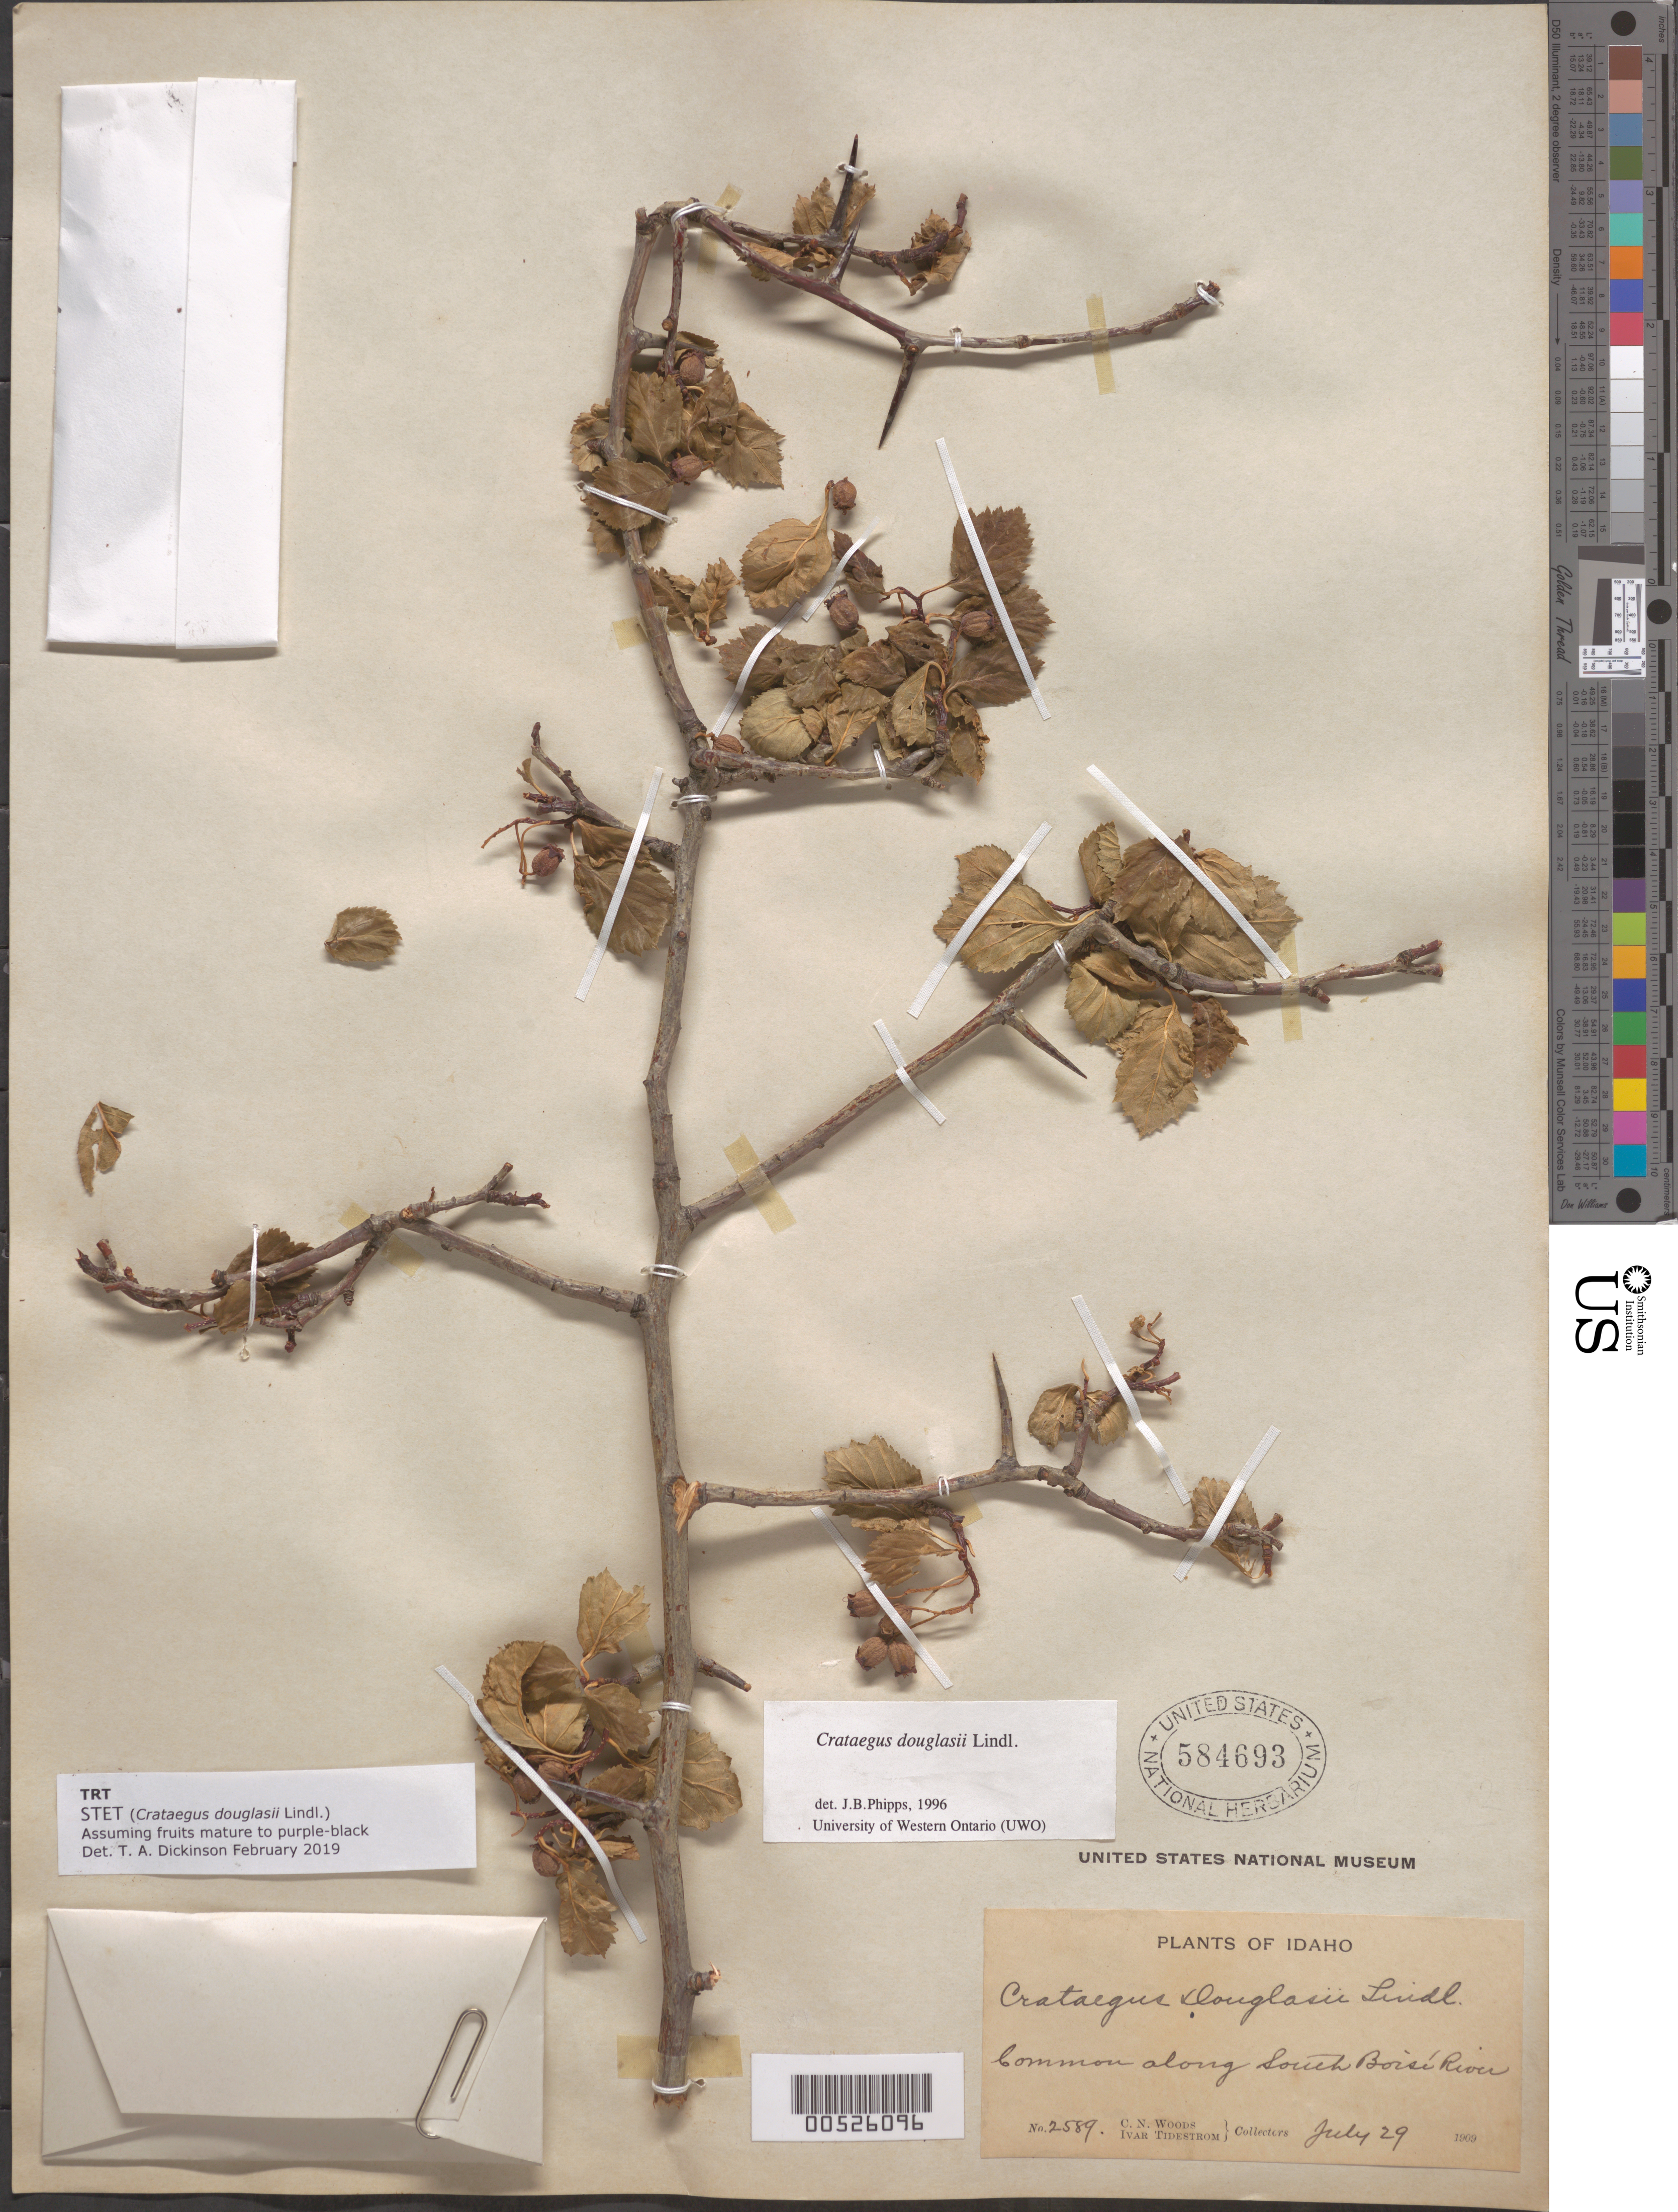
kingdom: Plantae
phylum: Tracheophyta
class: Magnoliopsida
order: Rosales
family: Rosaceae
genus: Crataegus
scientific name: Crataegus douglasii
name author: Lindl.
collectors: C. Woods & I. F. Tidestrom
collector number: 2589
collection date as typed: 29 Jul 1909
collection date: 1909-07-29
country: United States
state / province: Idaho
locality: along South Boise River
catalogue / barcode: US 584693